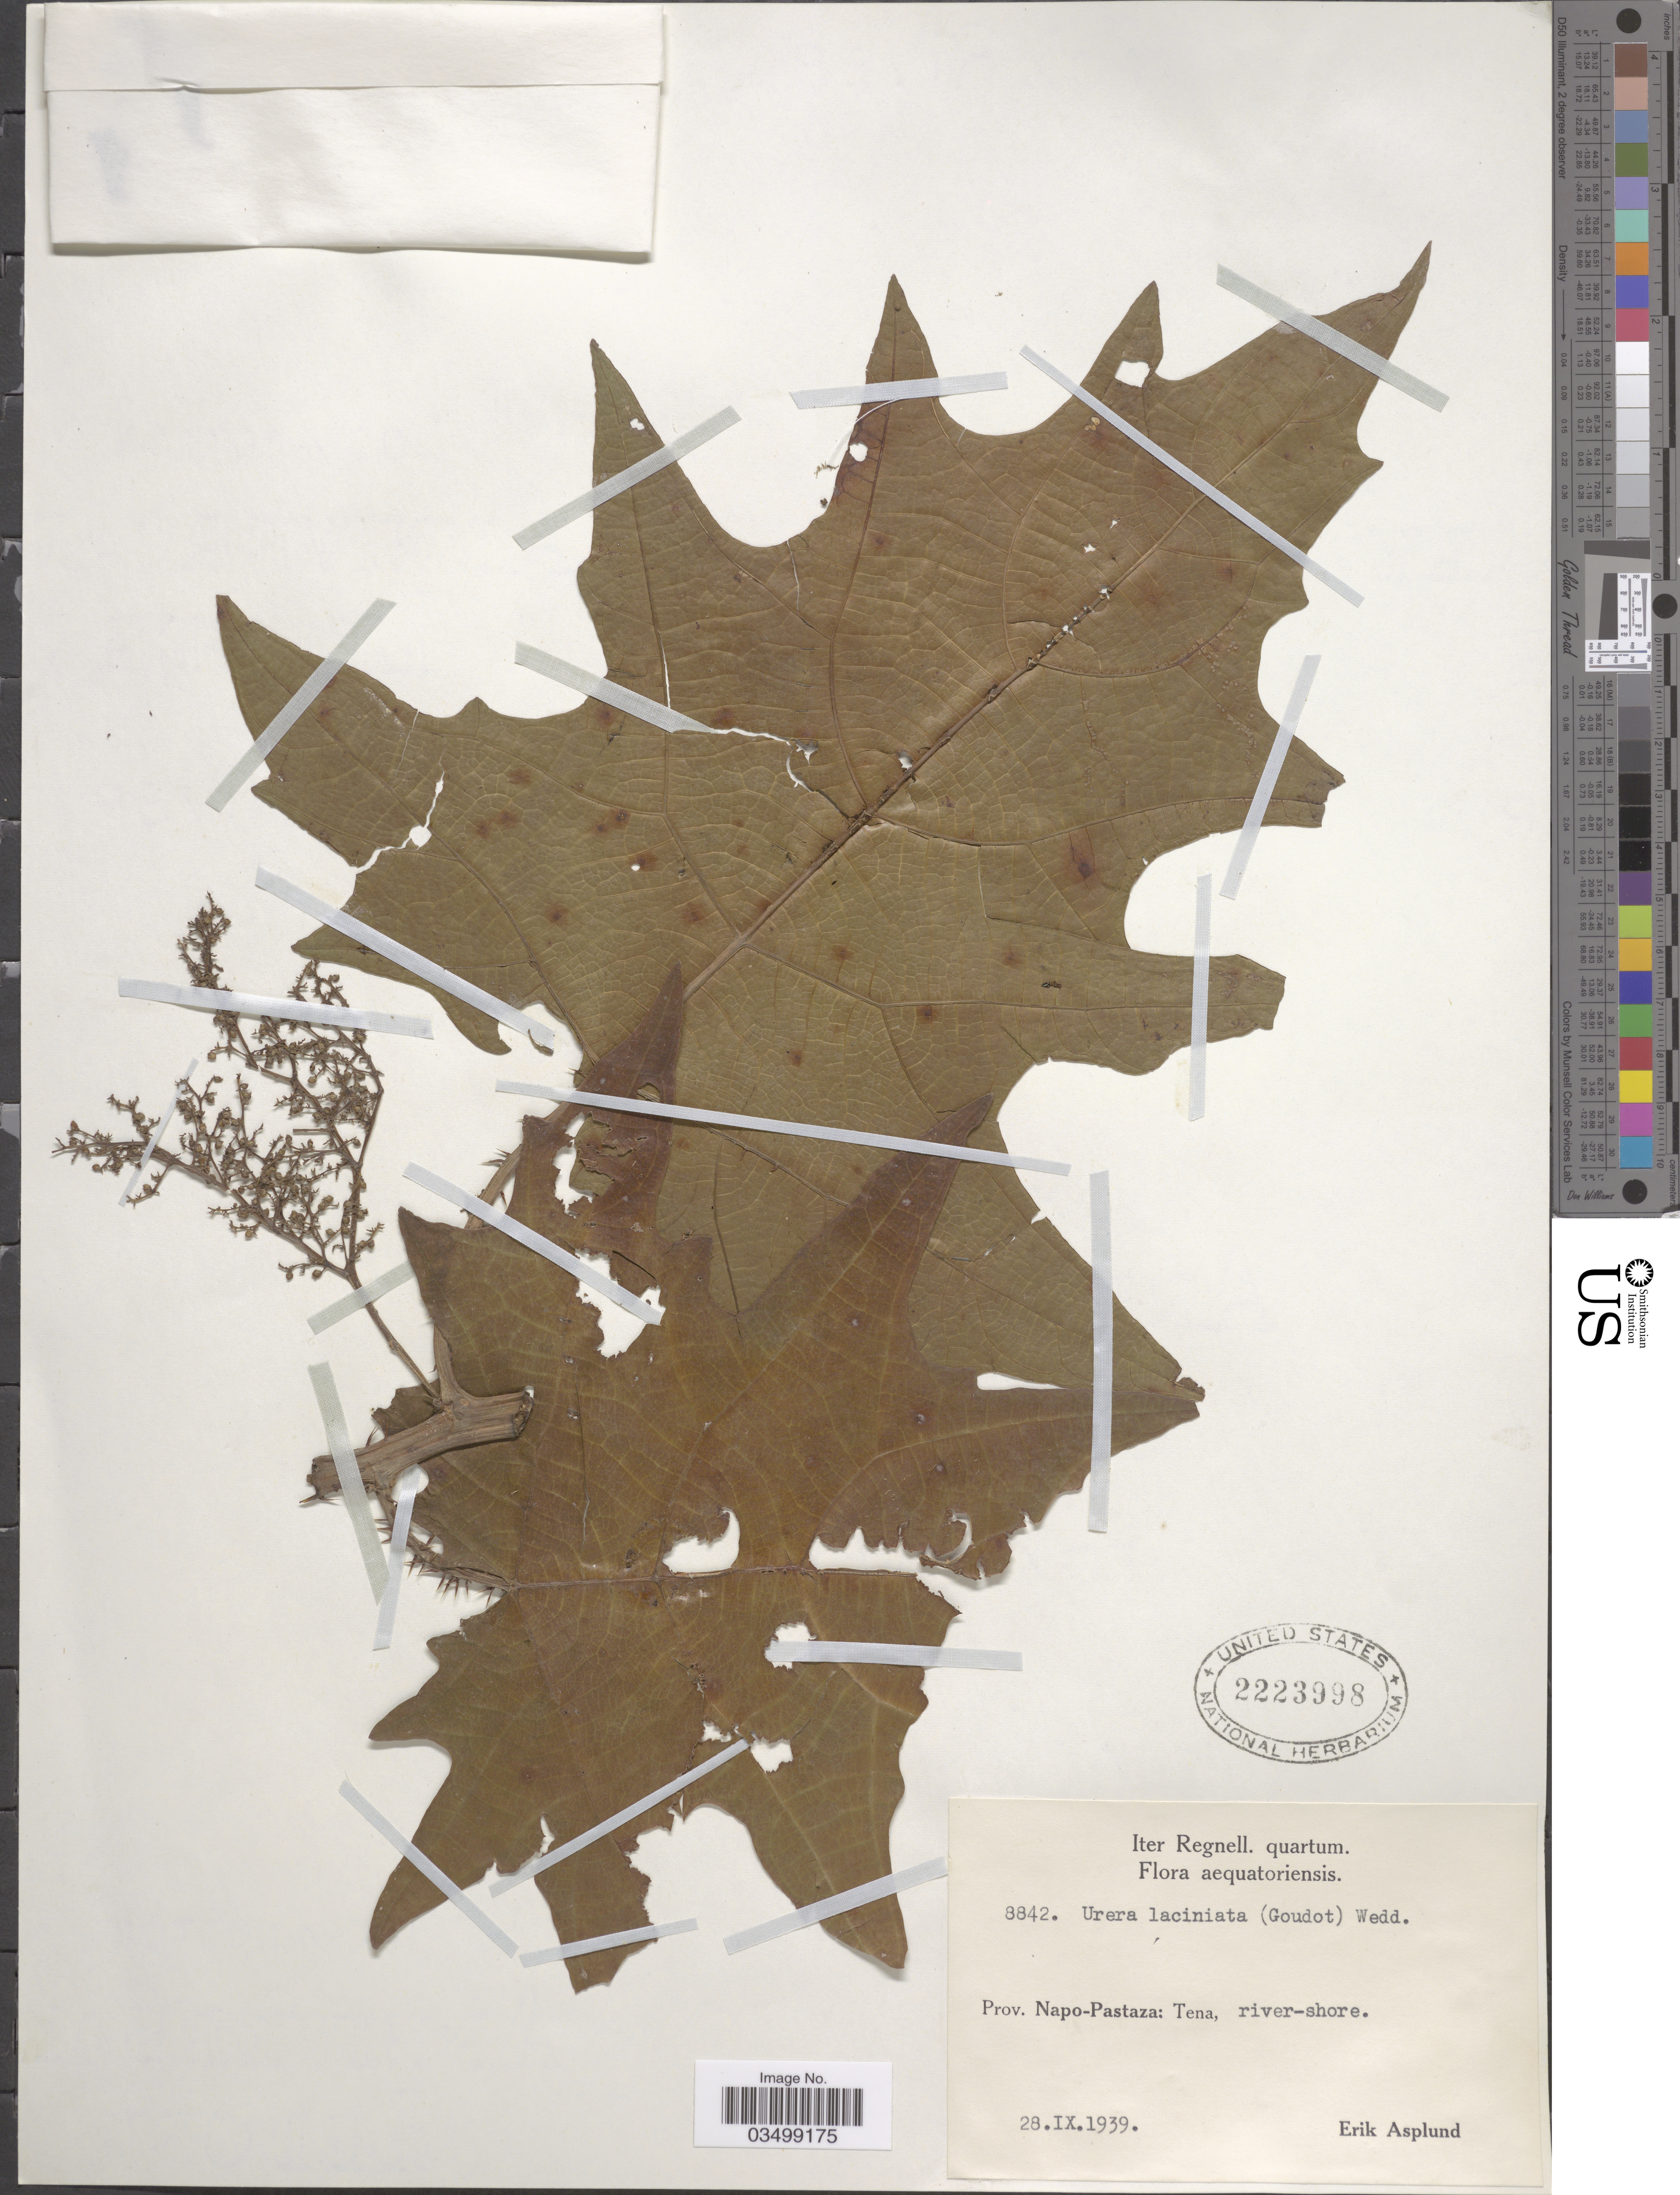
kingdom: Plantae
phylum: Tracheophyta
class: Magnoliopsida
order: Rosales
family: Urticaceae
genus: Urera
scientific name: Urera laciniata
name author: (Gaudich.) Wedd.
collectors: E. Asplund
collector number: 8842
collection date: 1939-09-28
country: Ecuador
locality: Napo-Pastaza: Tena, river-shore.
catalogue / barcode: US 2223998